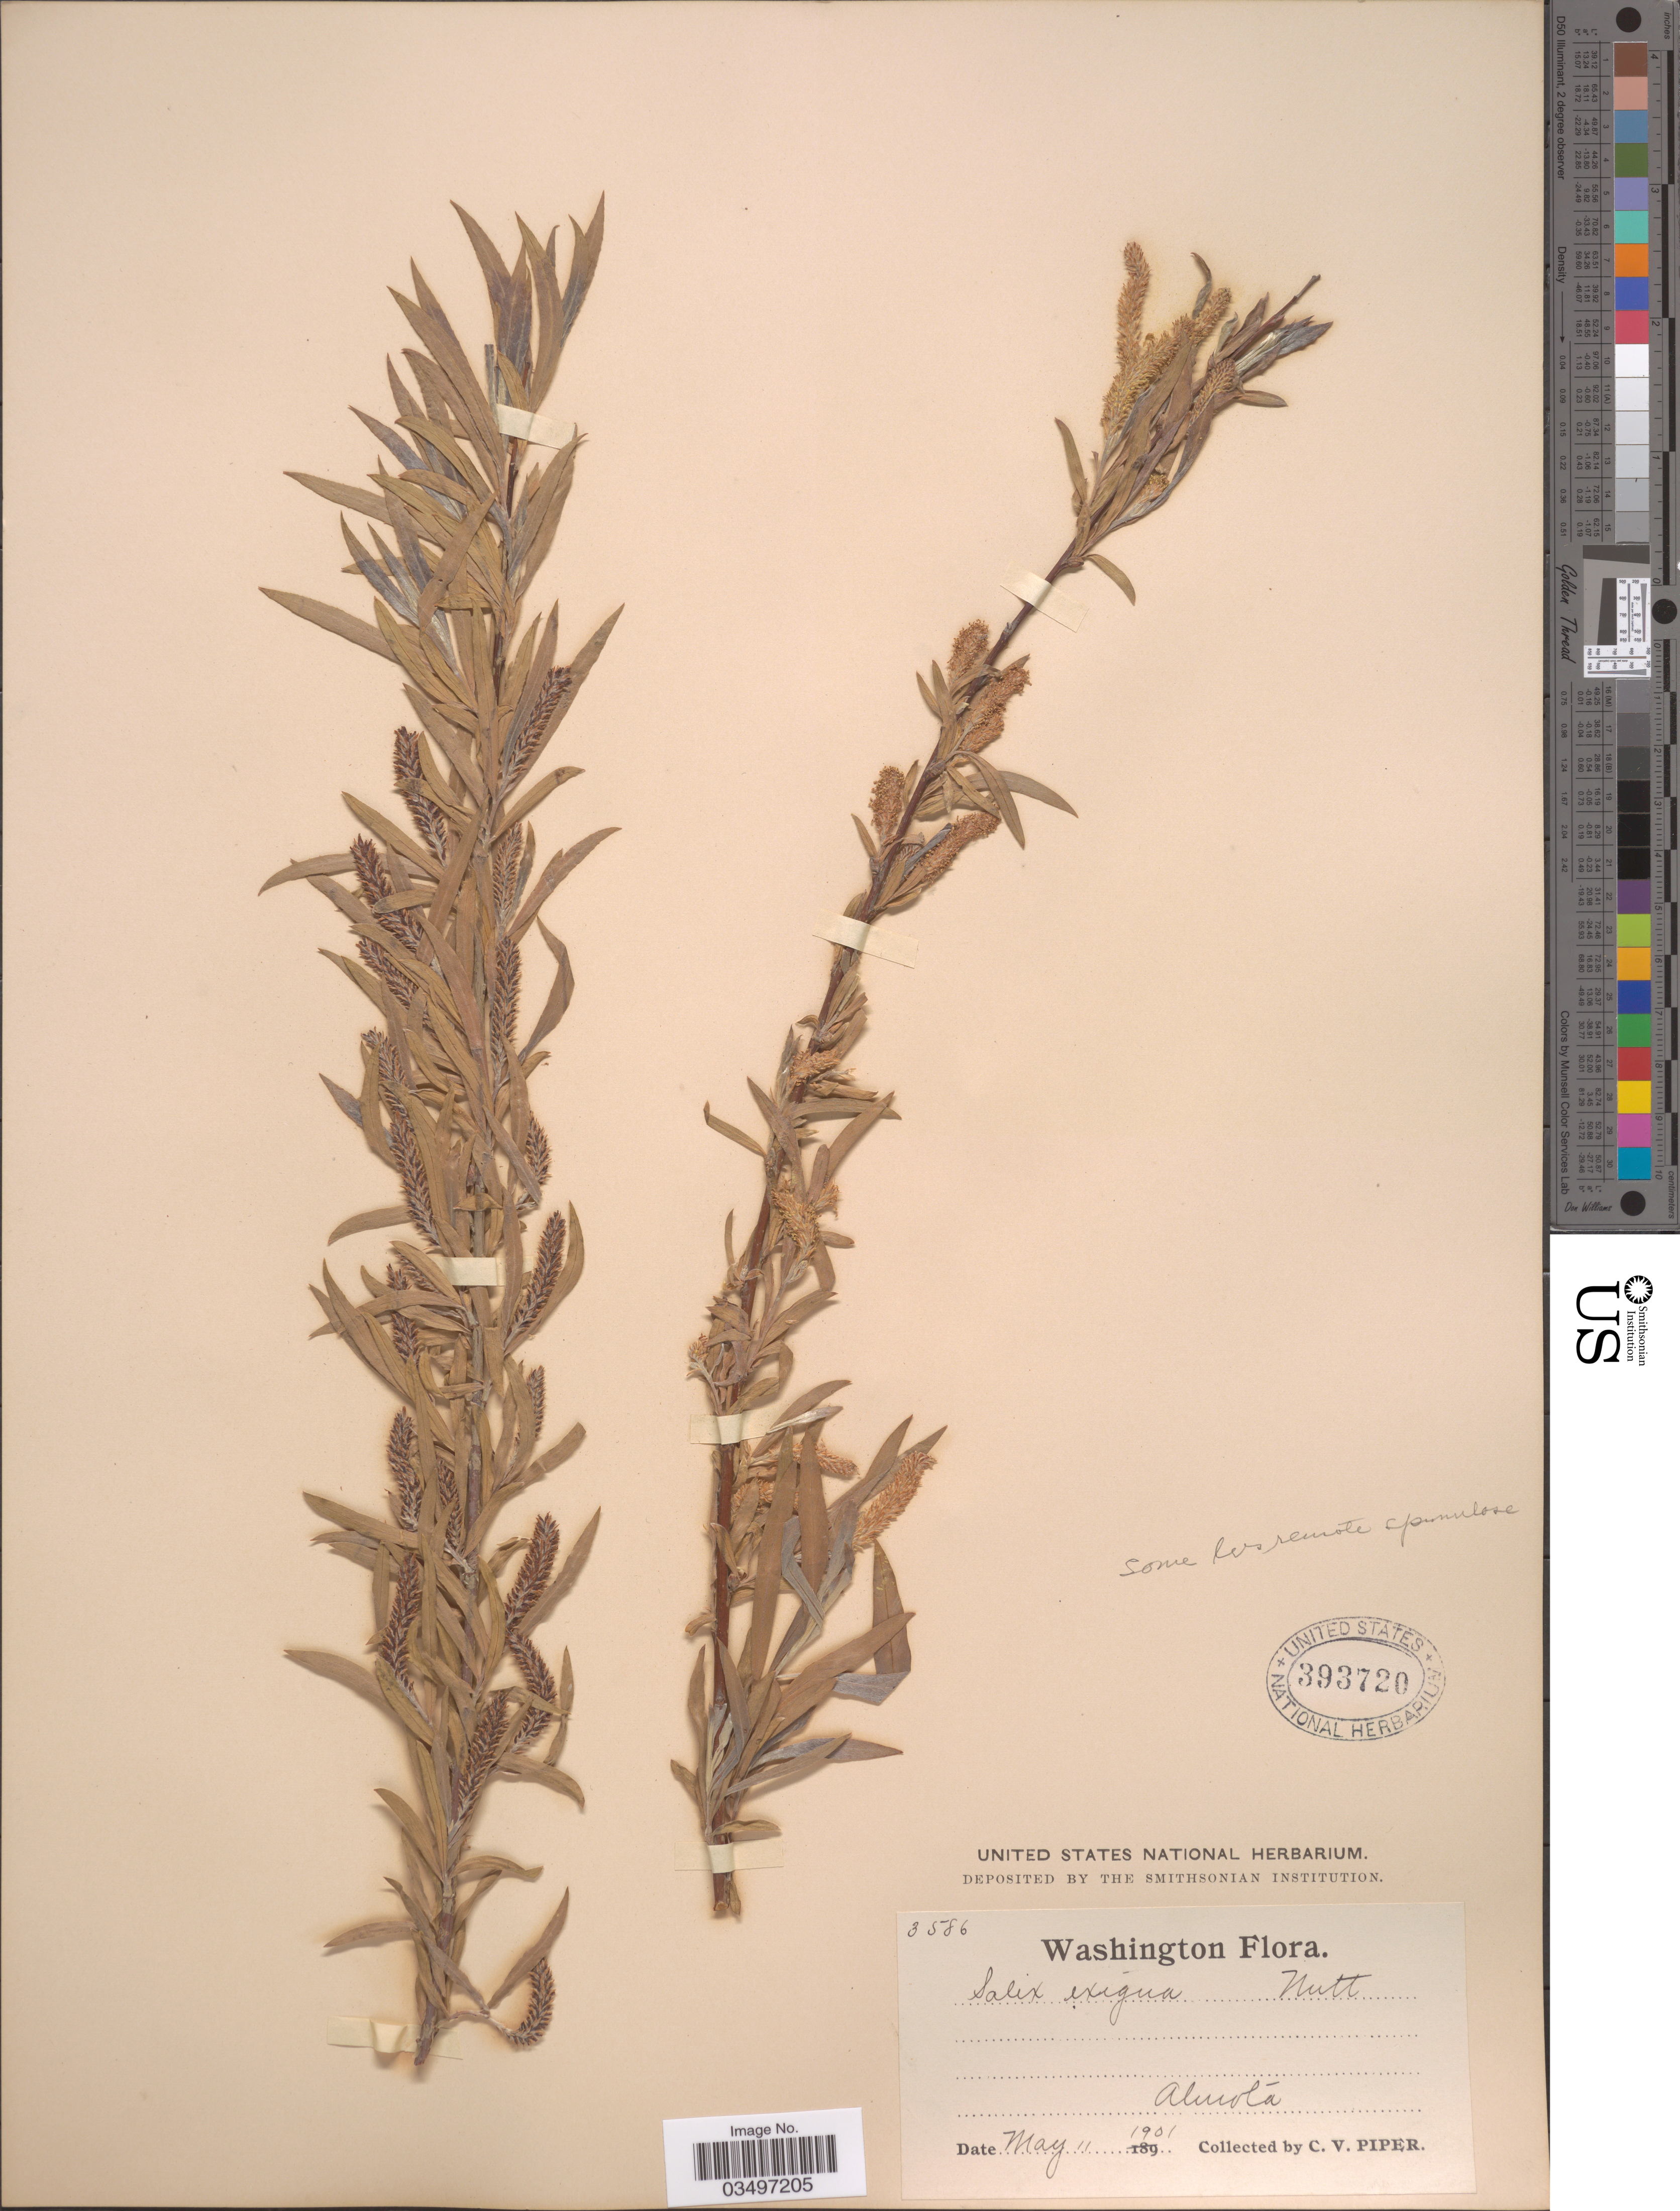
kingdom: Plantae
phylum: Tracheophyta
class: Magnoliopsida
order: Malpighiales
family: Salicaceae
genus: Salix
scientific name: Salix exigua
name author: Nutt.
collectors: C. V. Piper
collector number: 3586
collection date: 1901-05-11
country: United States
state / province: Washington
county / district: Whitman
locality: Almota.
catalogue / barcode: US 393720